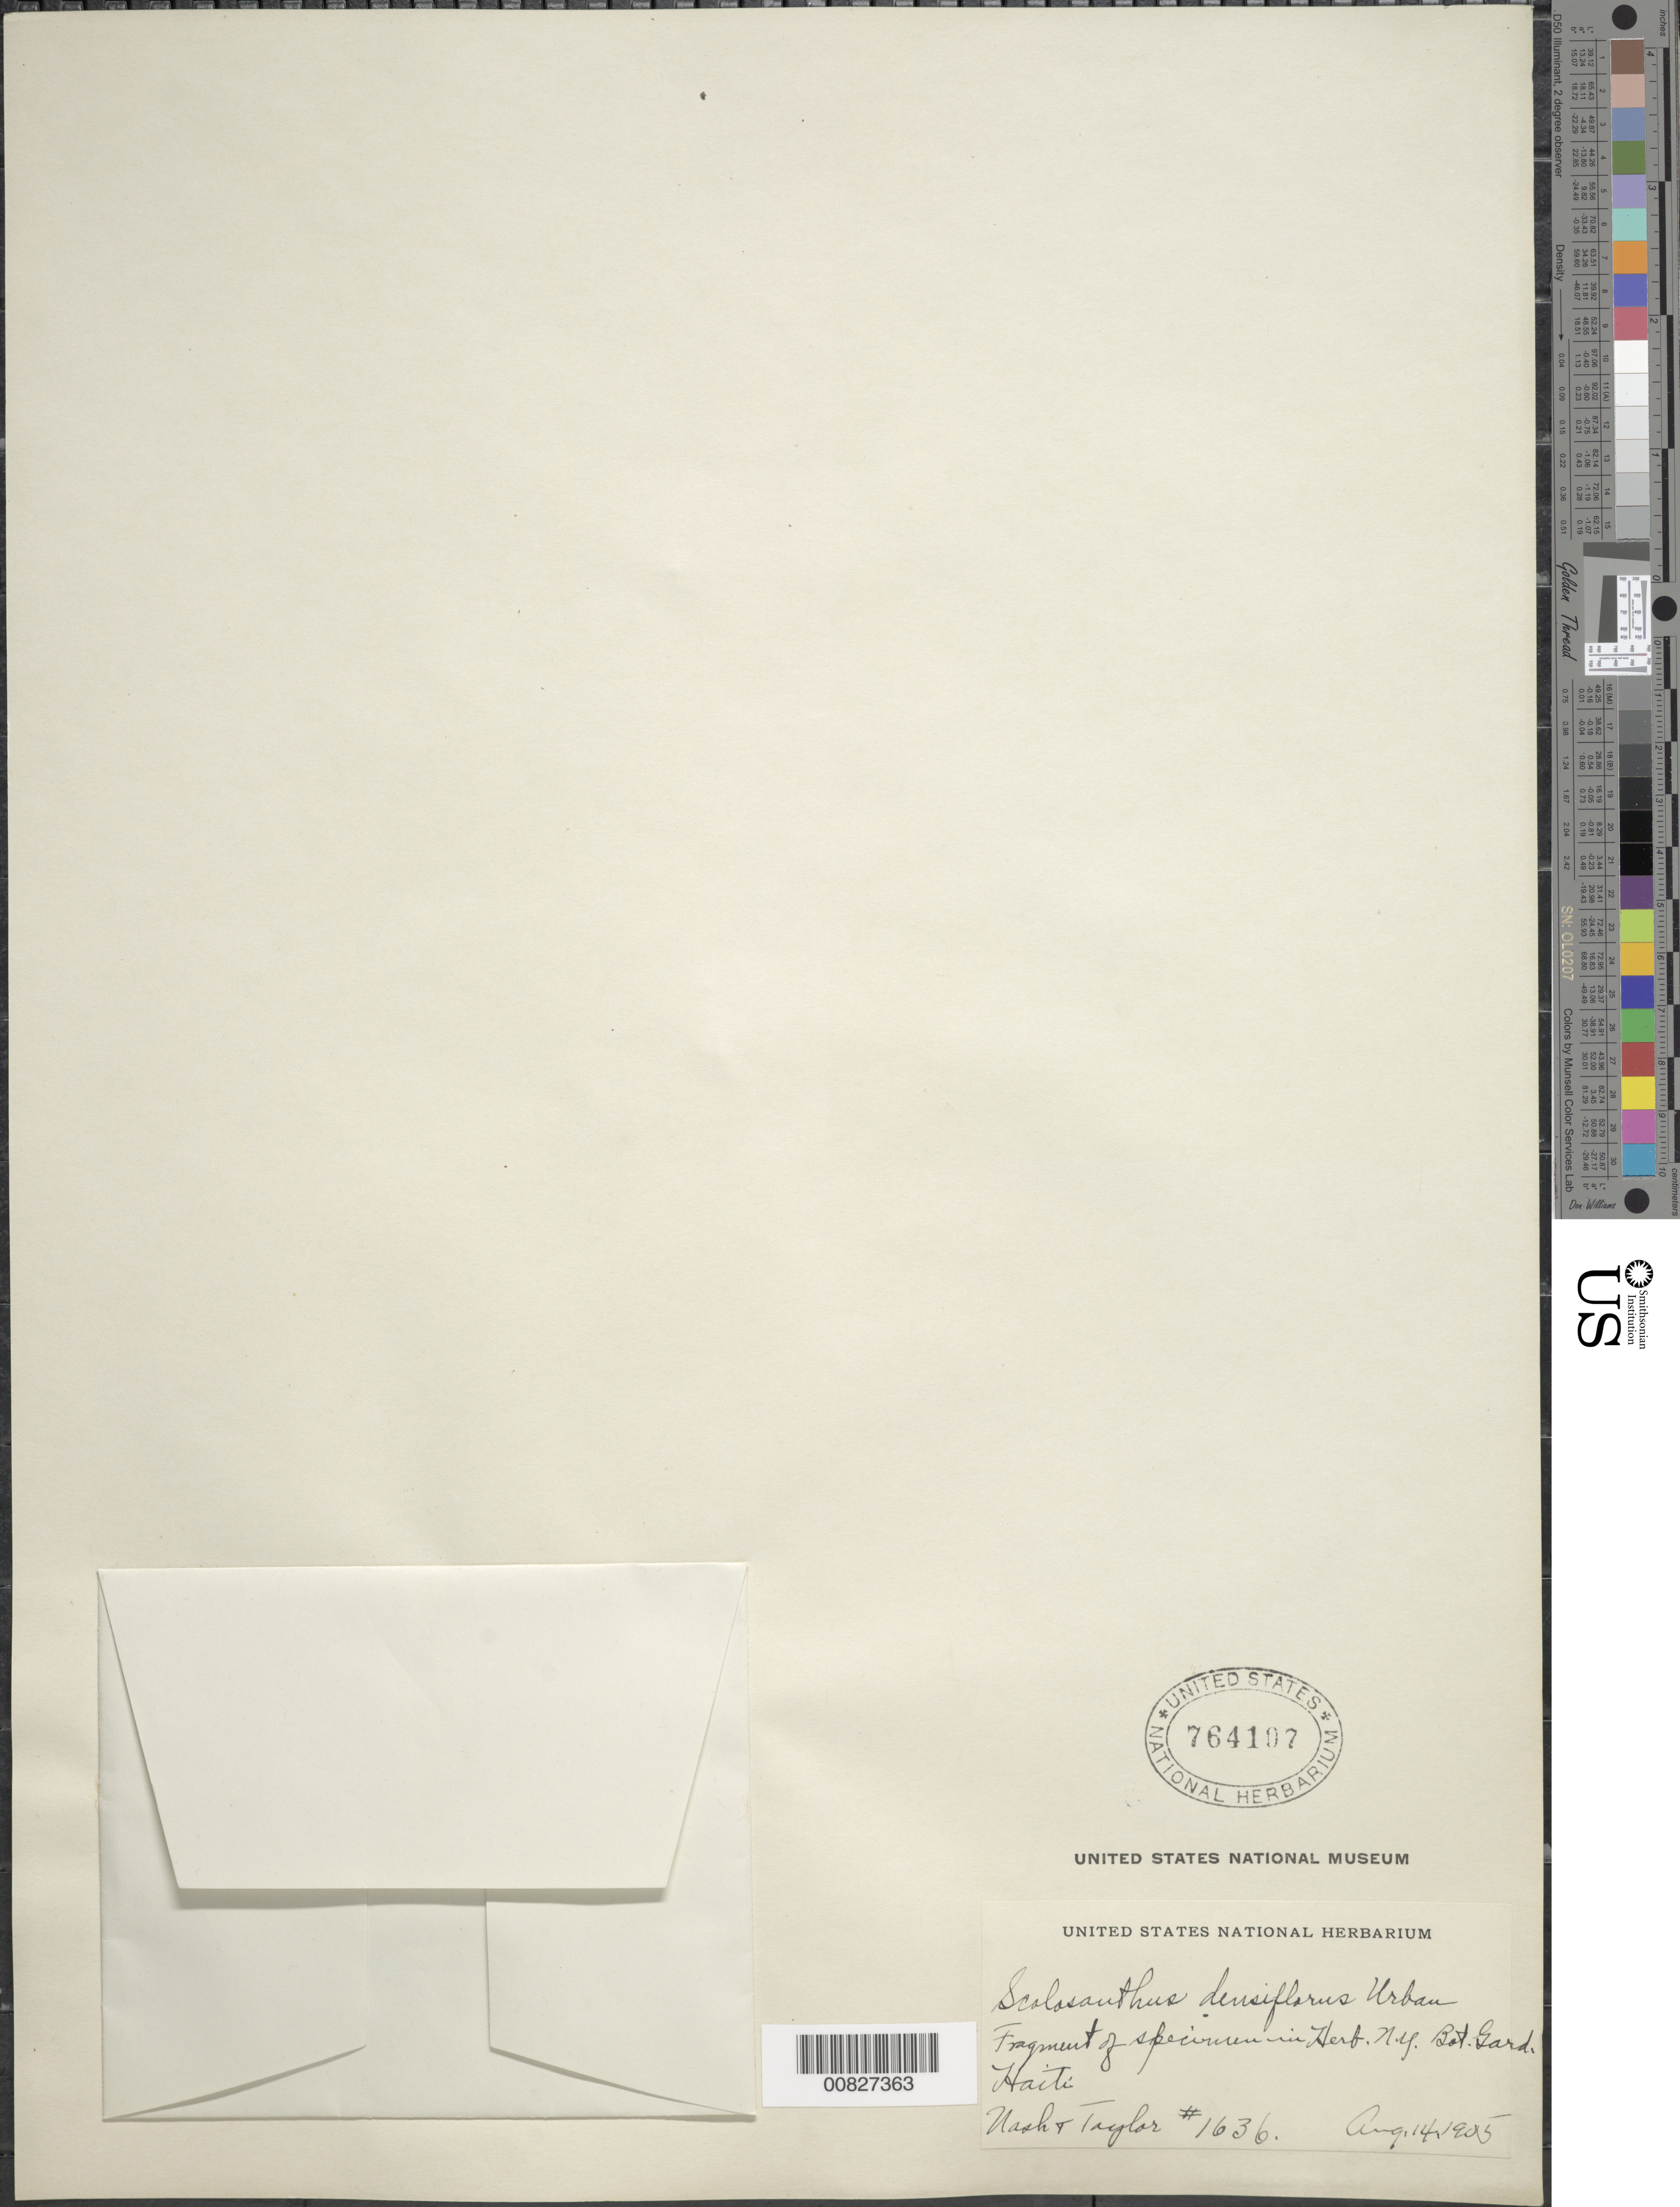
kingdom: Plantae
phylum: Tracheophyta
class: Magnoliopsida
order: Gentianales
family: Rubiaceae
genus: Scolosanthus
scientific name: Scolosanthus densiflorus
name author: Urb.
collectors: G. V. Nash & N. Taylor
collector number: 1636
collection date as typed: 14 Aug 1905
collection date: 1905-08-14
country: Haiti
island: Hispaniola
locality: La Brande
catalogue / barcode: US 764107